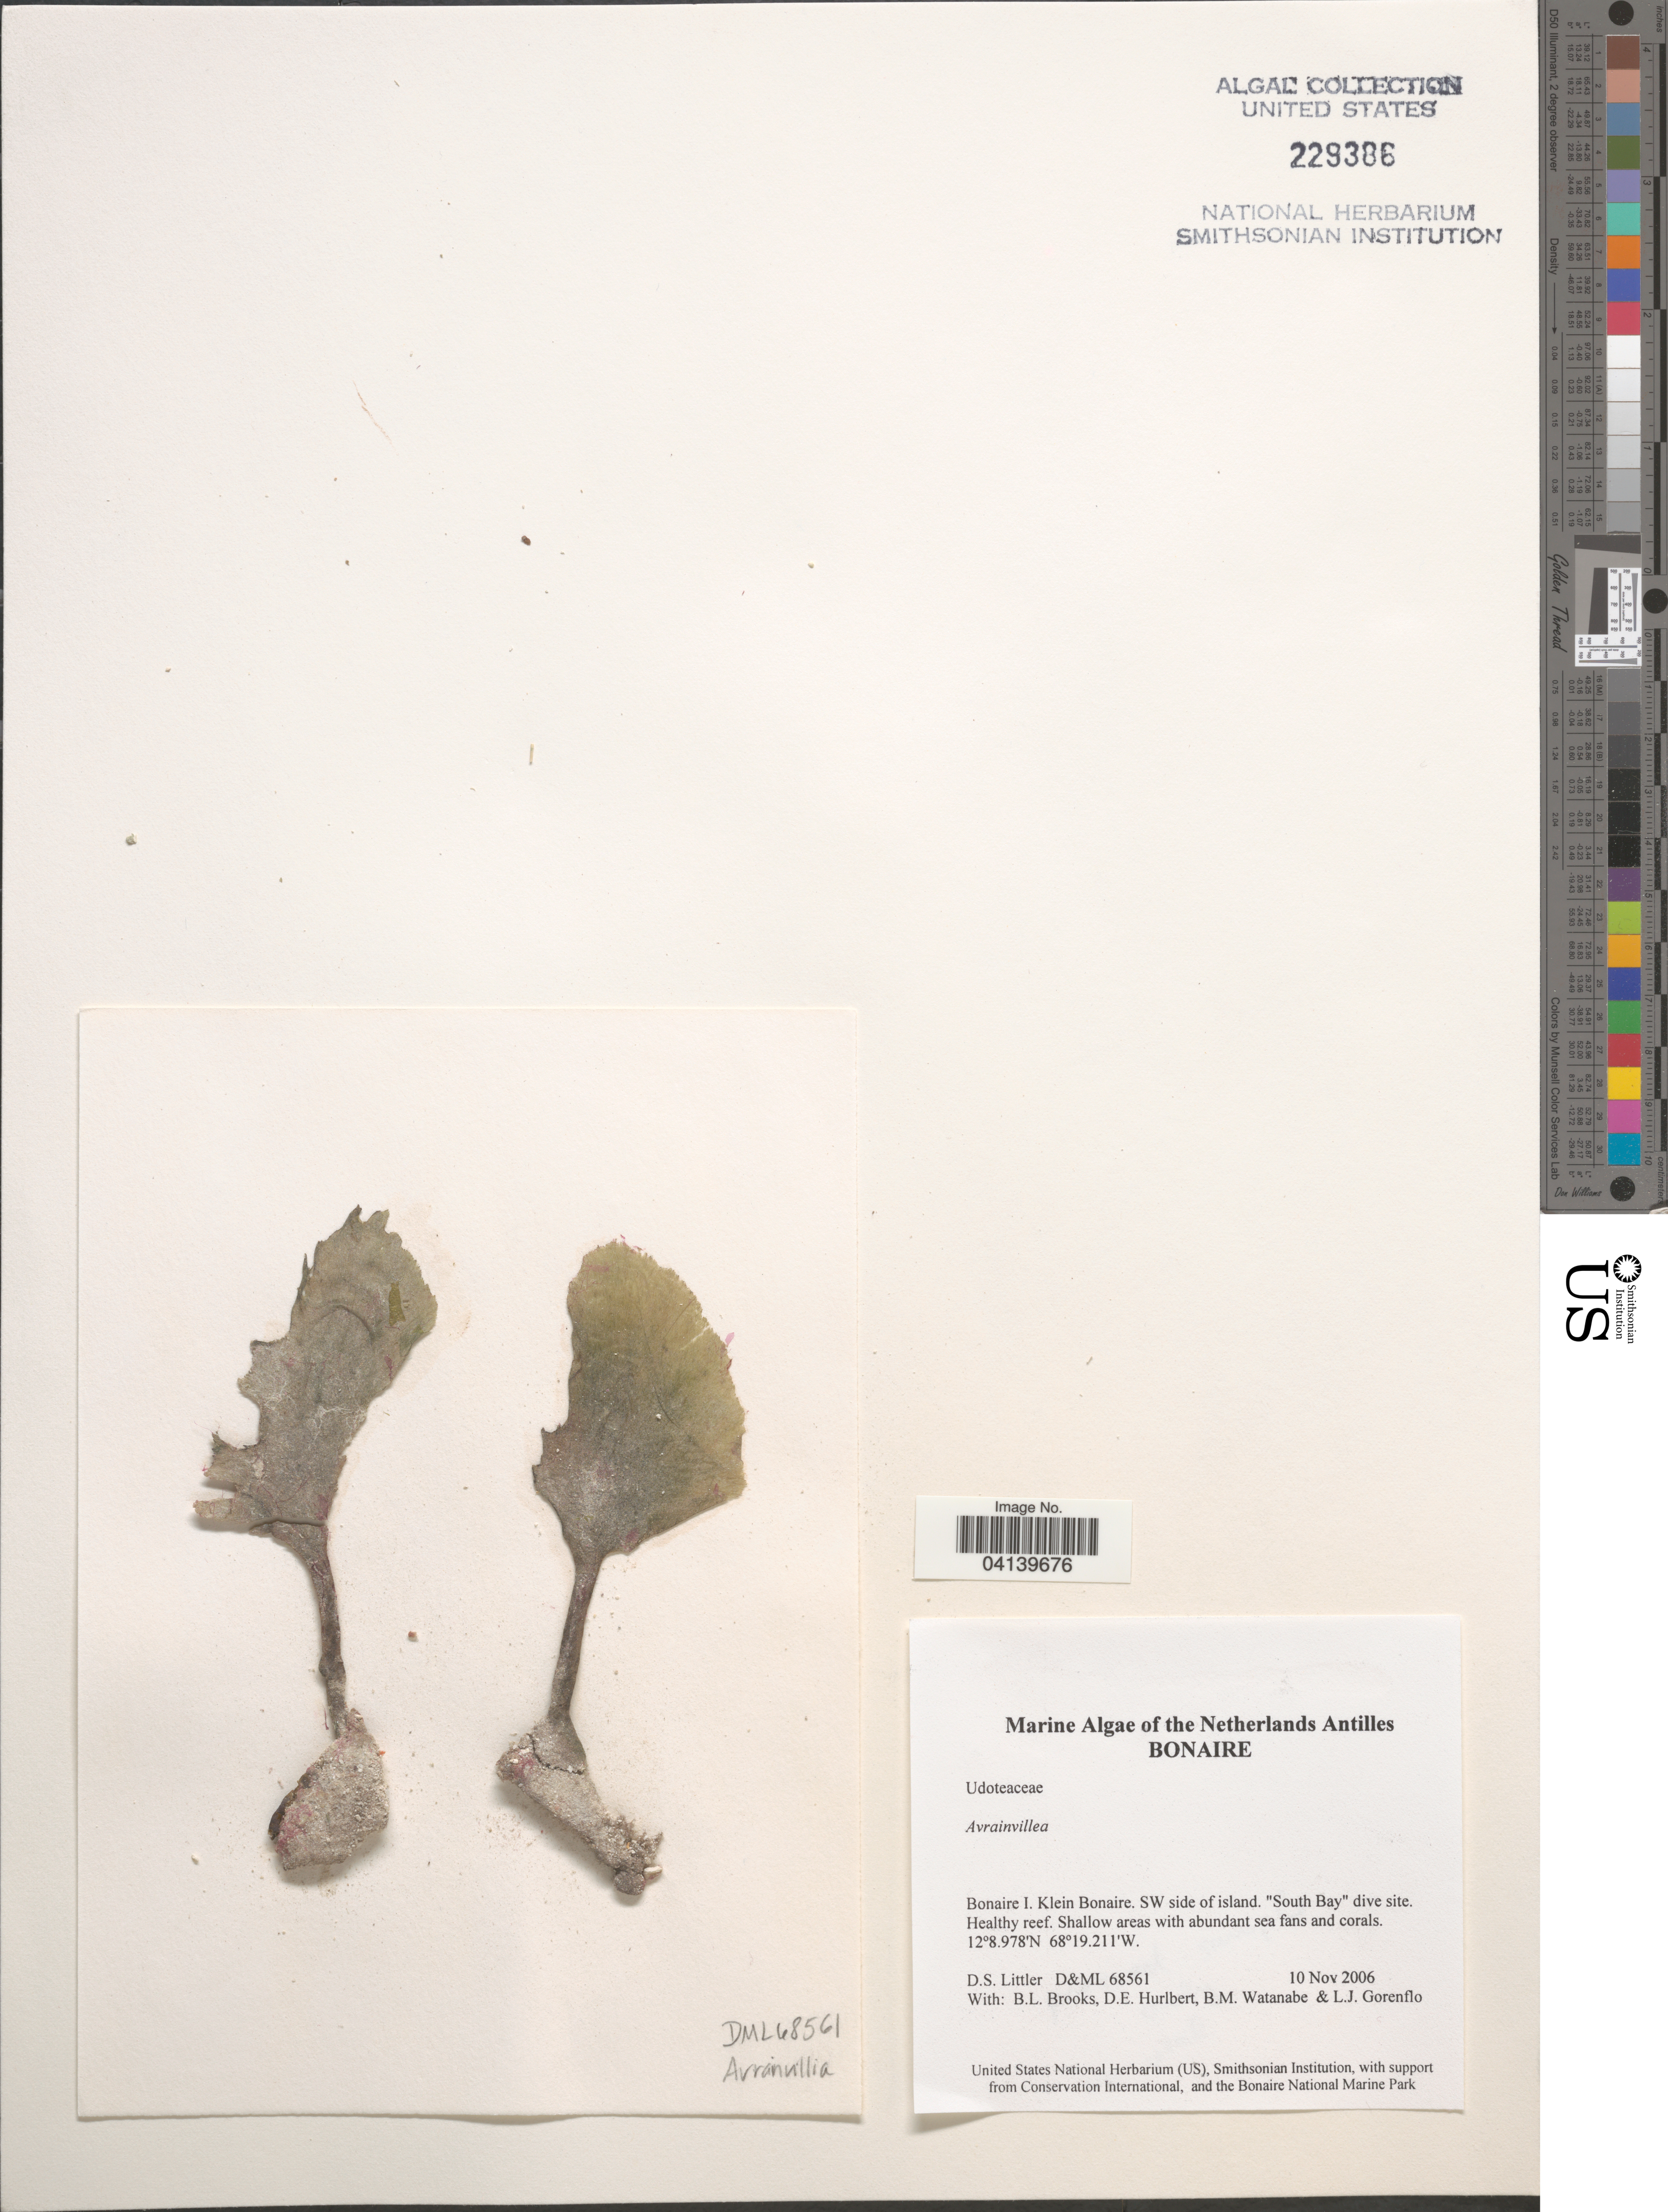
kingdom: Plantae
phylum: Chlorophyta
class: Ulvophyceae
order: Bryopsidales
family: Dichotomosiphonaceae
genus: Avrainvillea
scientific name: Avrainvillea sp.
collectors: D. S. Littler, B. Brooks, D. Hurlbert, B. Watanabe & L. Gorenflo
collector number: D&ML 68561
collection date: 2006-11-10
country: Netherlands Antilles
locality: Bonaire. Bonaire I. Klein Bonaire. SW side of island. "South Bay" dive site.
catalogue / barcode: US 229386